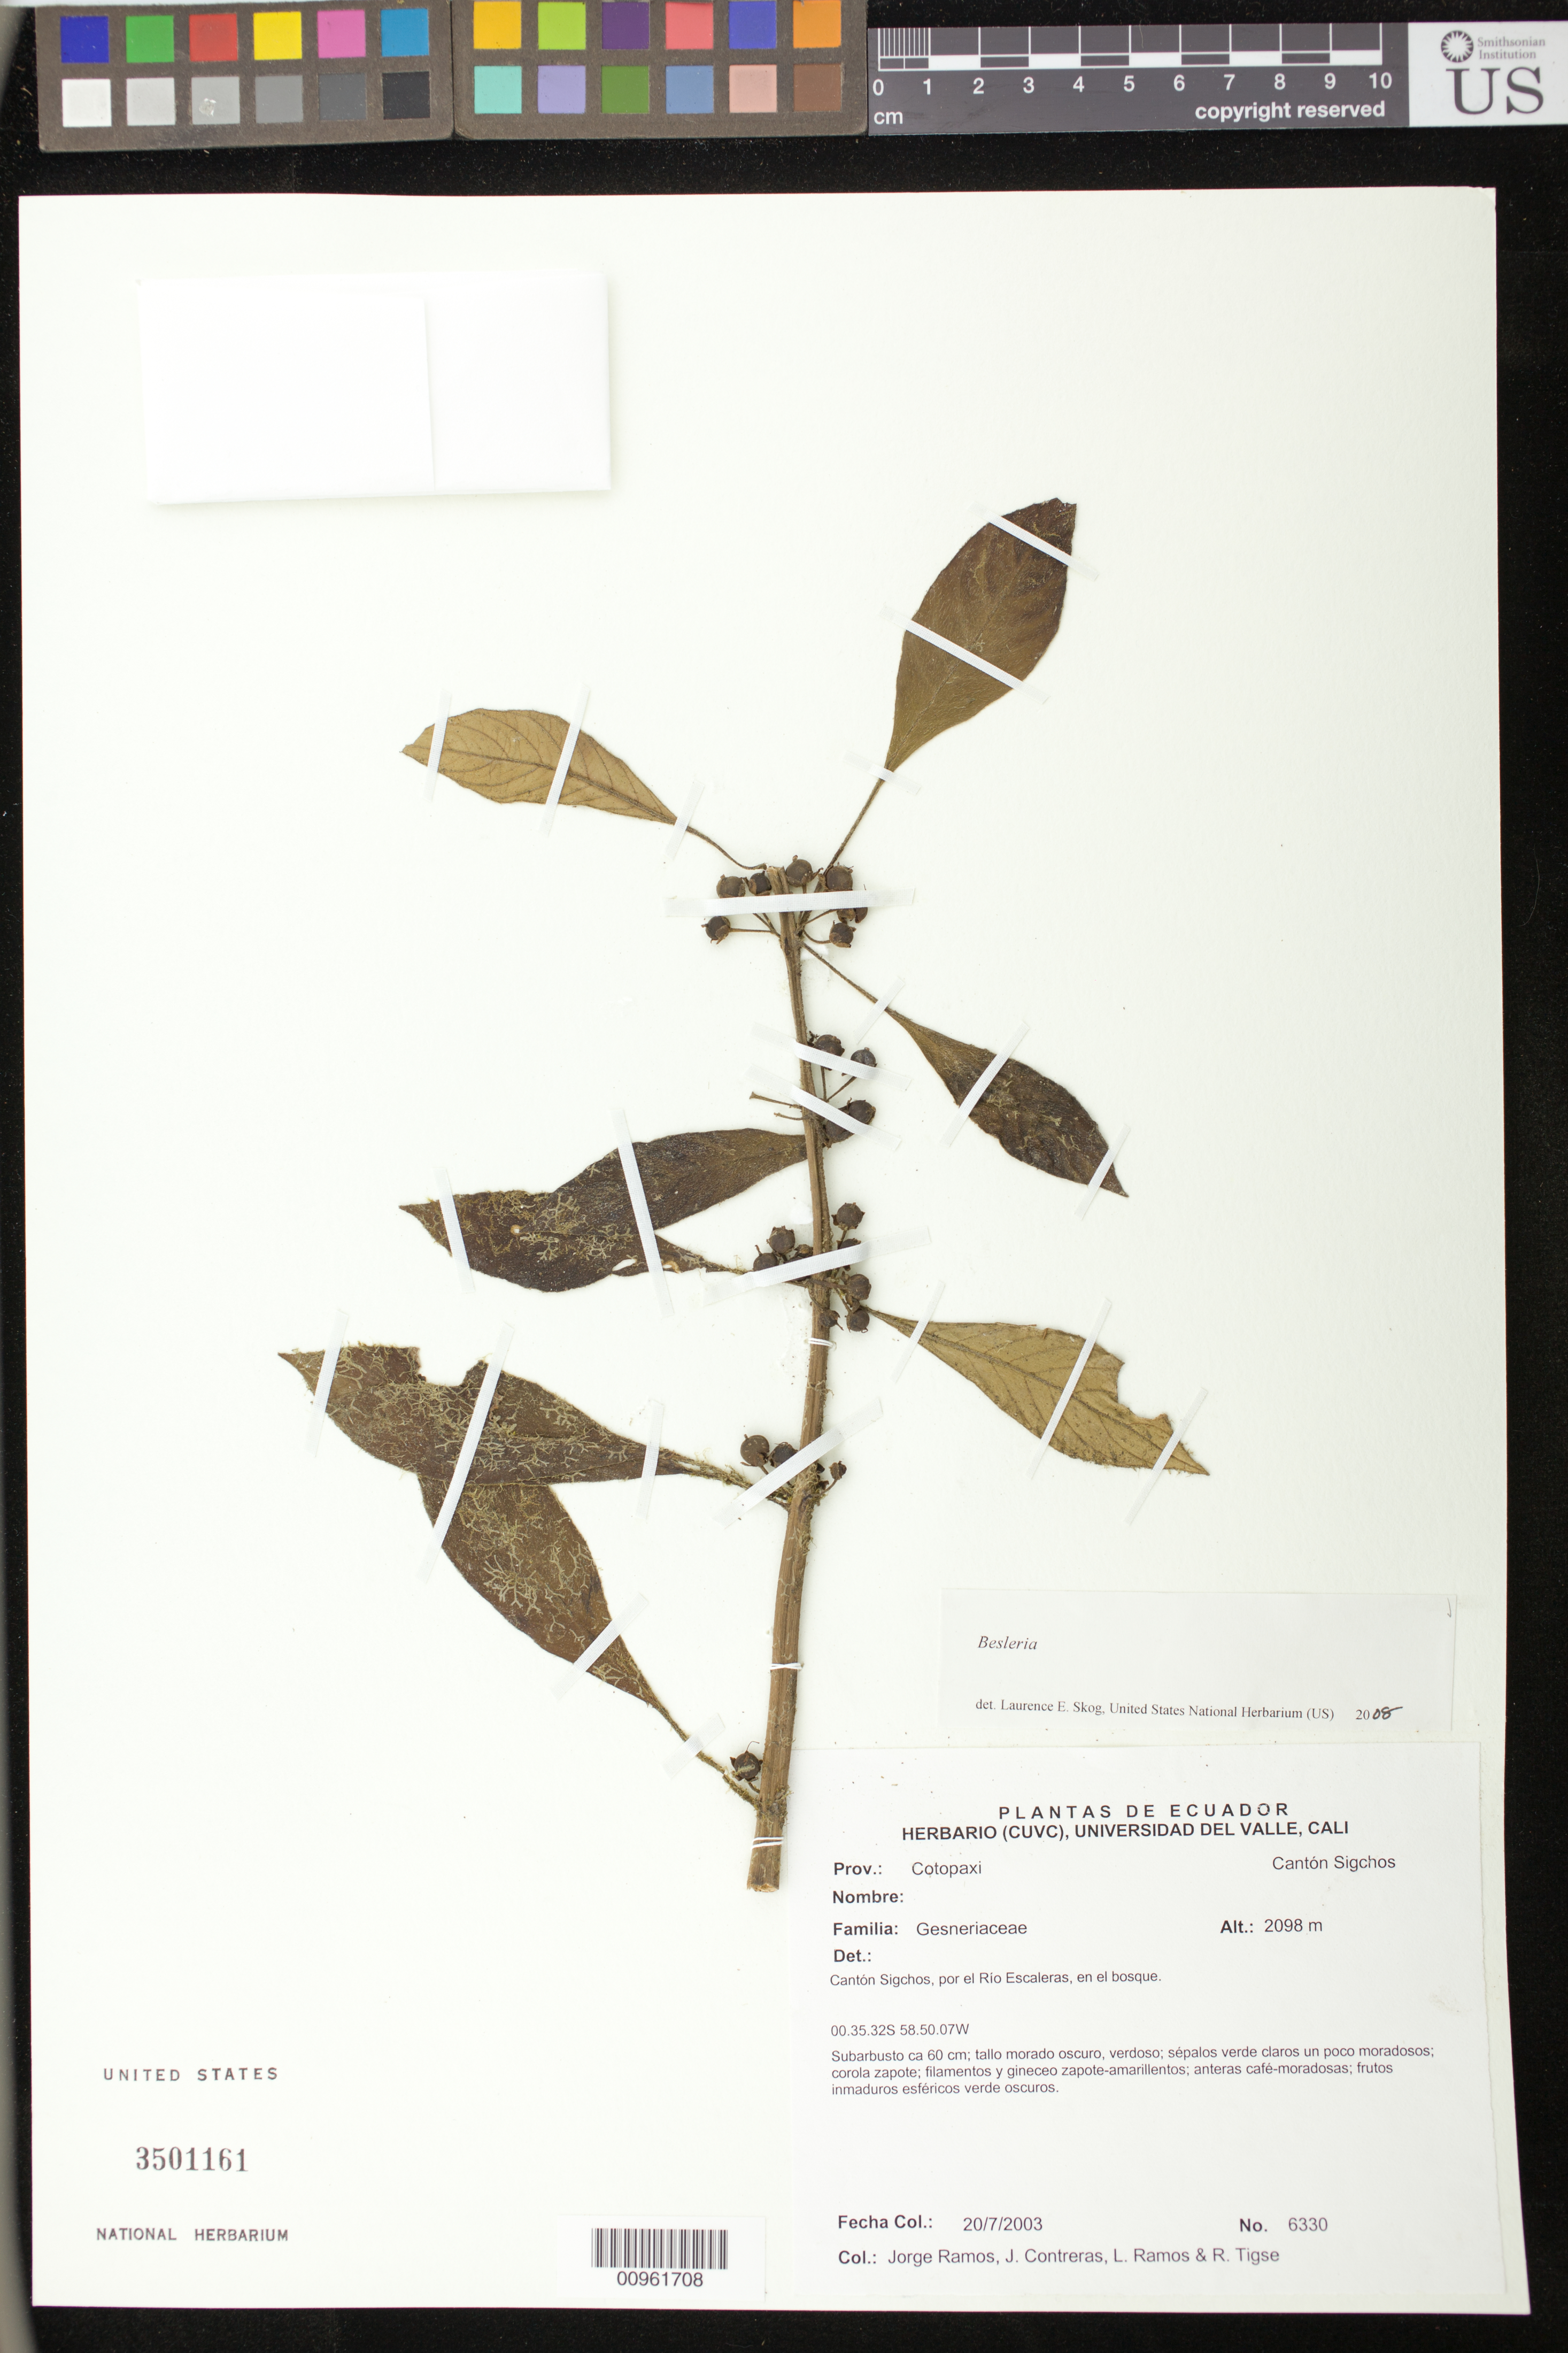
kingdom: Plantae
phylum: Tracheophyta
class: Magnoliopsida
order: Lamiales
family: Gesneriaceae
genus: Besleria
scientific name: Besleria sp.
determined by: Skog, Laurence E.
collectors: J. Ramos, J. Contreras, L. Ramos & R. Tigse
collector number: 6330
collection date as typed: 20 Jul 2003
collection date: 2003-07-20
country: Ecuador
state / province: Cotopaxi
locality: Cantón Sigchos, por el Rio Escaleras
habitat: En el bosque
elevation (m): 2098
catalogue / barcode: US 3501161